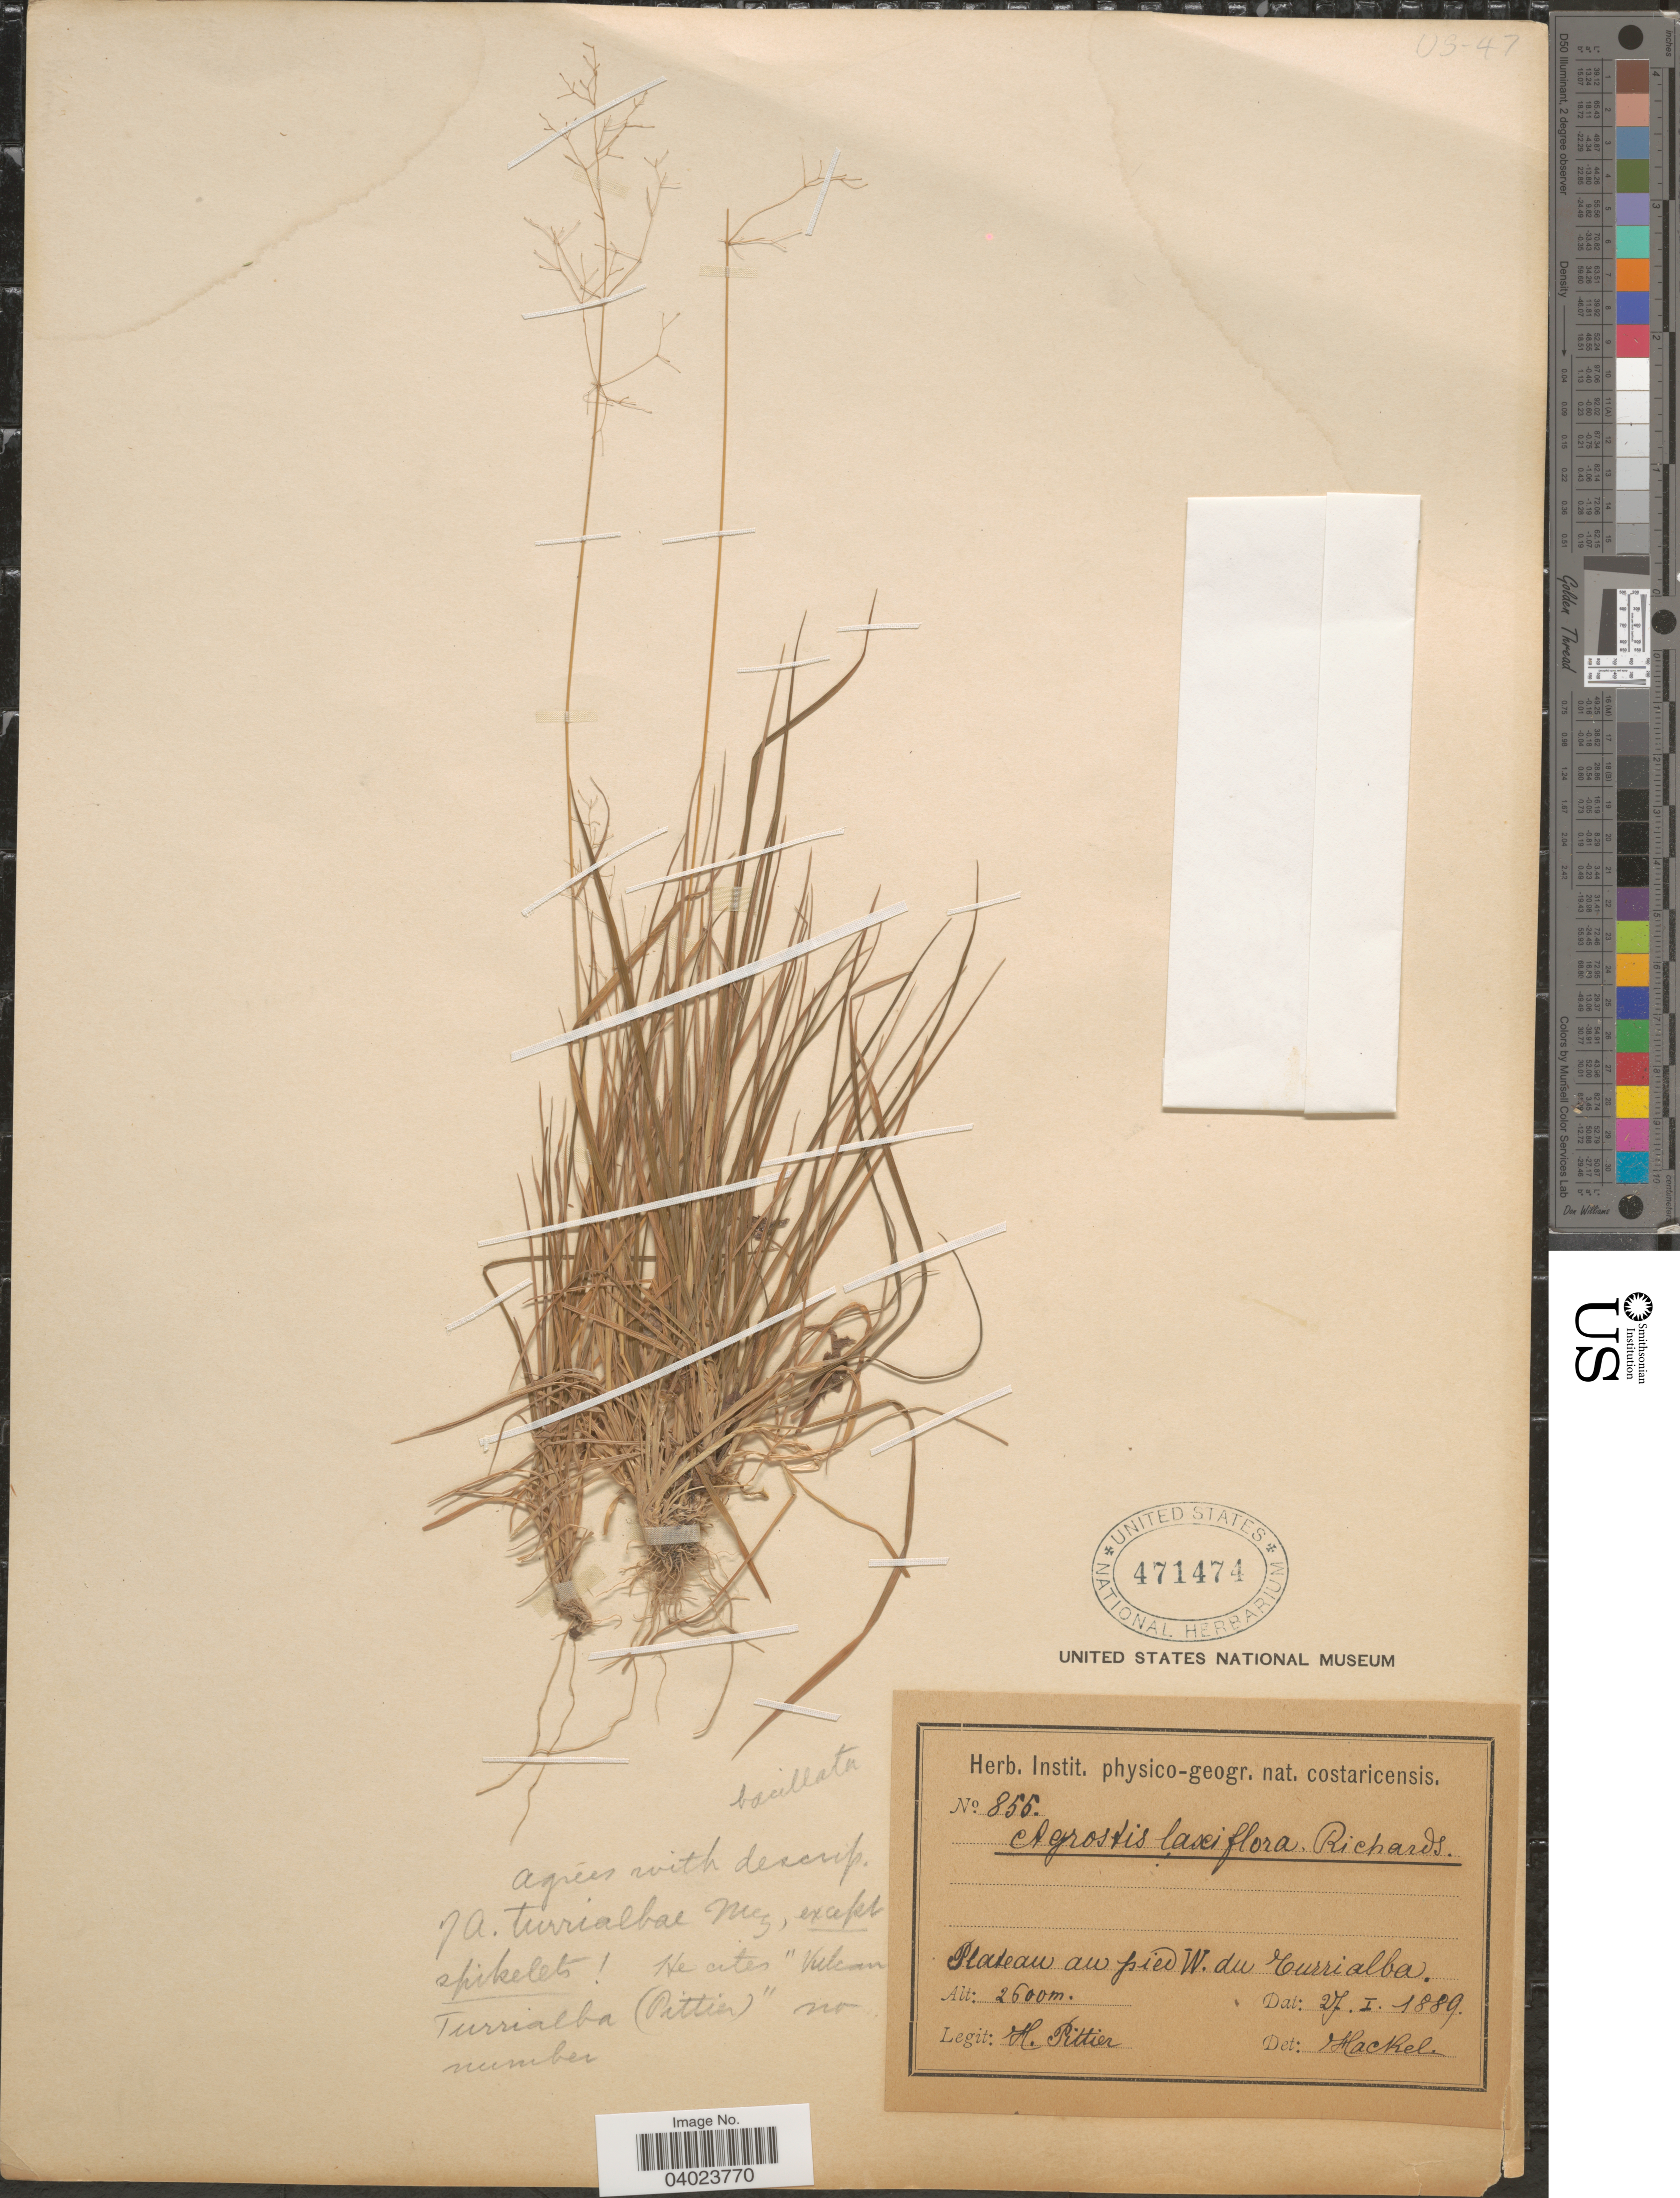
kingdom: Plantae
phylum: Tracheophyta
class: Liliopsida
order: Poales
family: Poaceae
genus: Agrostis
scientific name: Agrostis hyemalis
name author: (Walter) Britton et al.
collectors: H. F. Pittier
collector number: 855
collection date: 1889-01-27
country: Costa Rica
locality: Plateau au field W. du Turrialba.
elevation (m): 2600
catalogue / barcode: US 471474